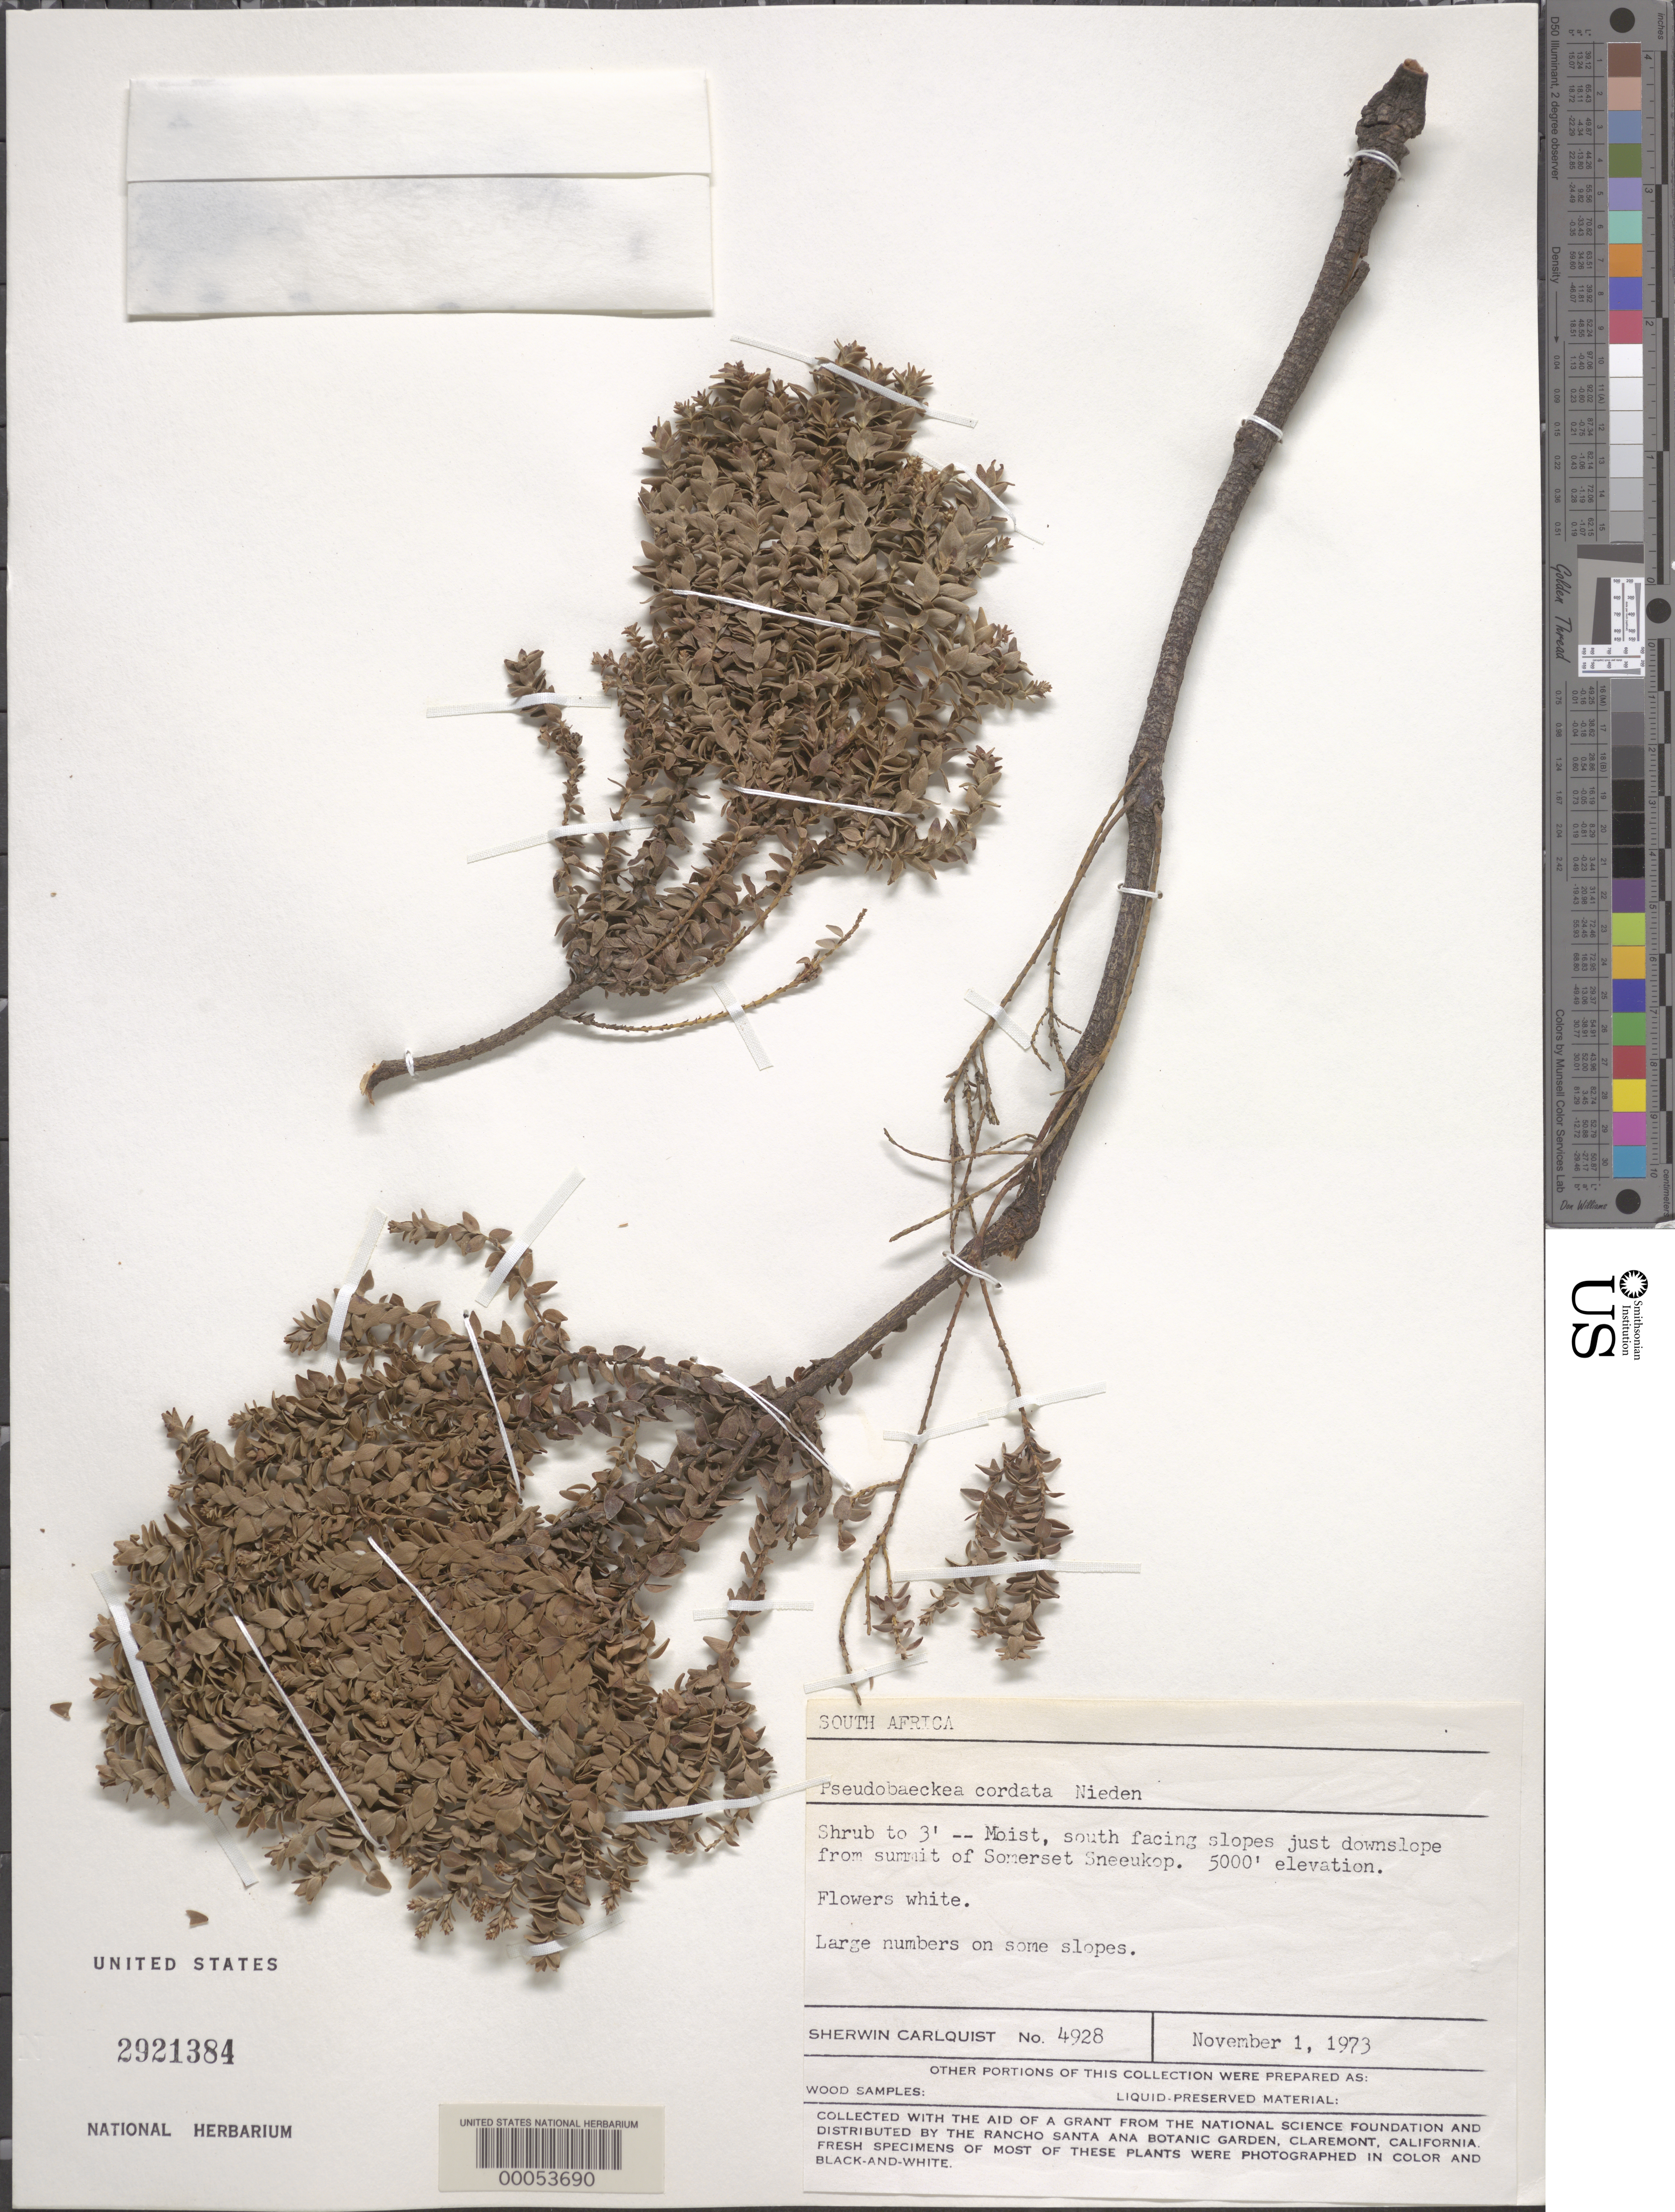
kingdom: Plantae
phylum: Tracheophyta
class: Magnoliopsida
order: Bruniales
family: Bruniaceae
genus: Brunia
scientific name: Brunia cordata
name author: (Burm. f.) Walp.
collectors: S. Carlquist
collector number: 4928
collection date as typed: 01 Nov 1973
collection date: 1973-11-01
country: South Africa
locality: Somerset sneeukop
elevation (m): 1524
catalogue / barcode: US 2921384